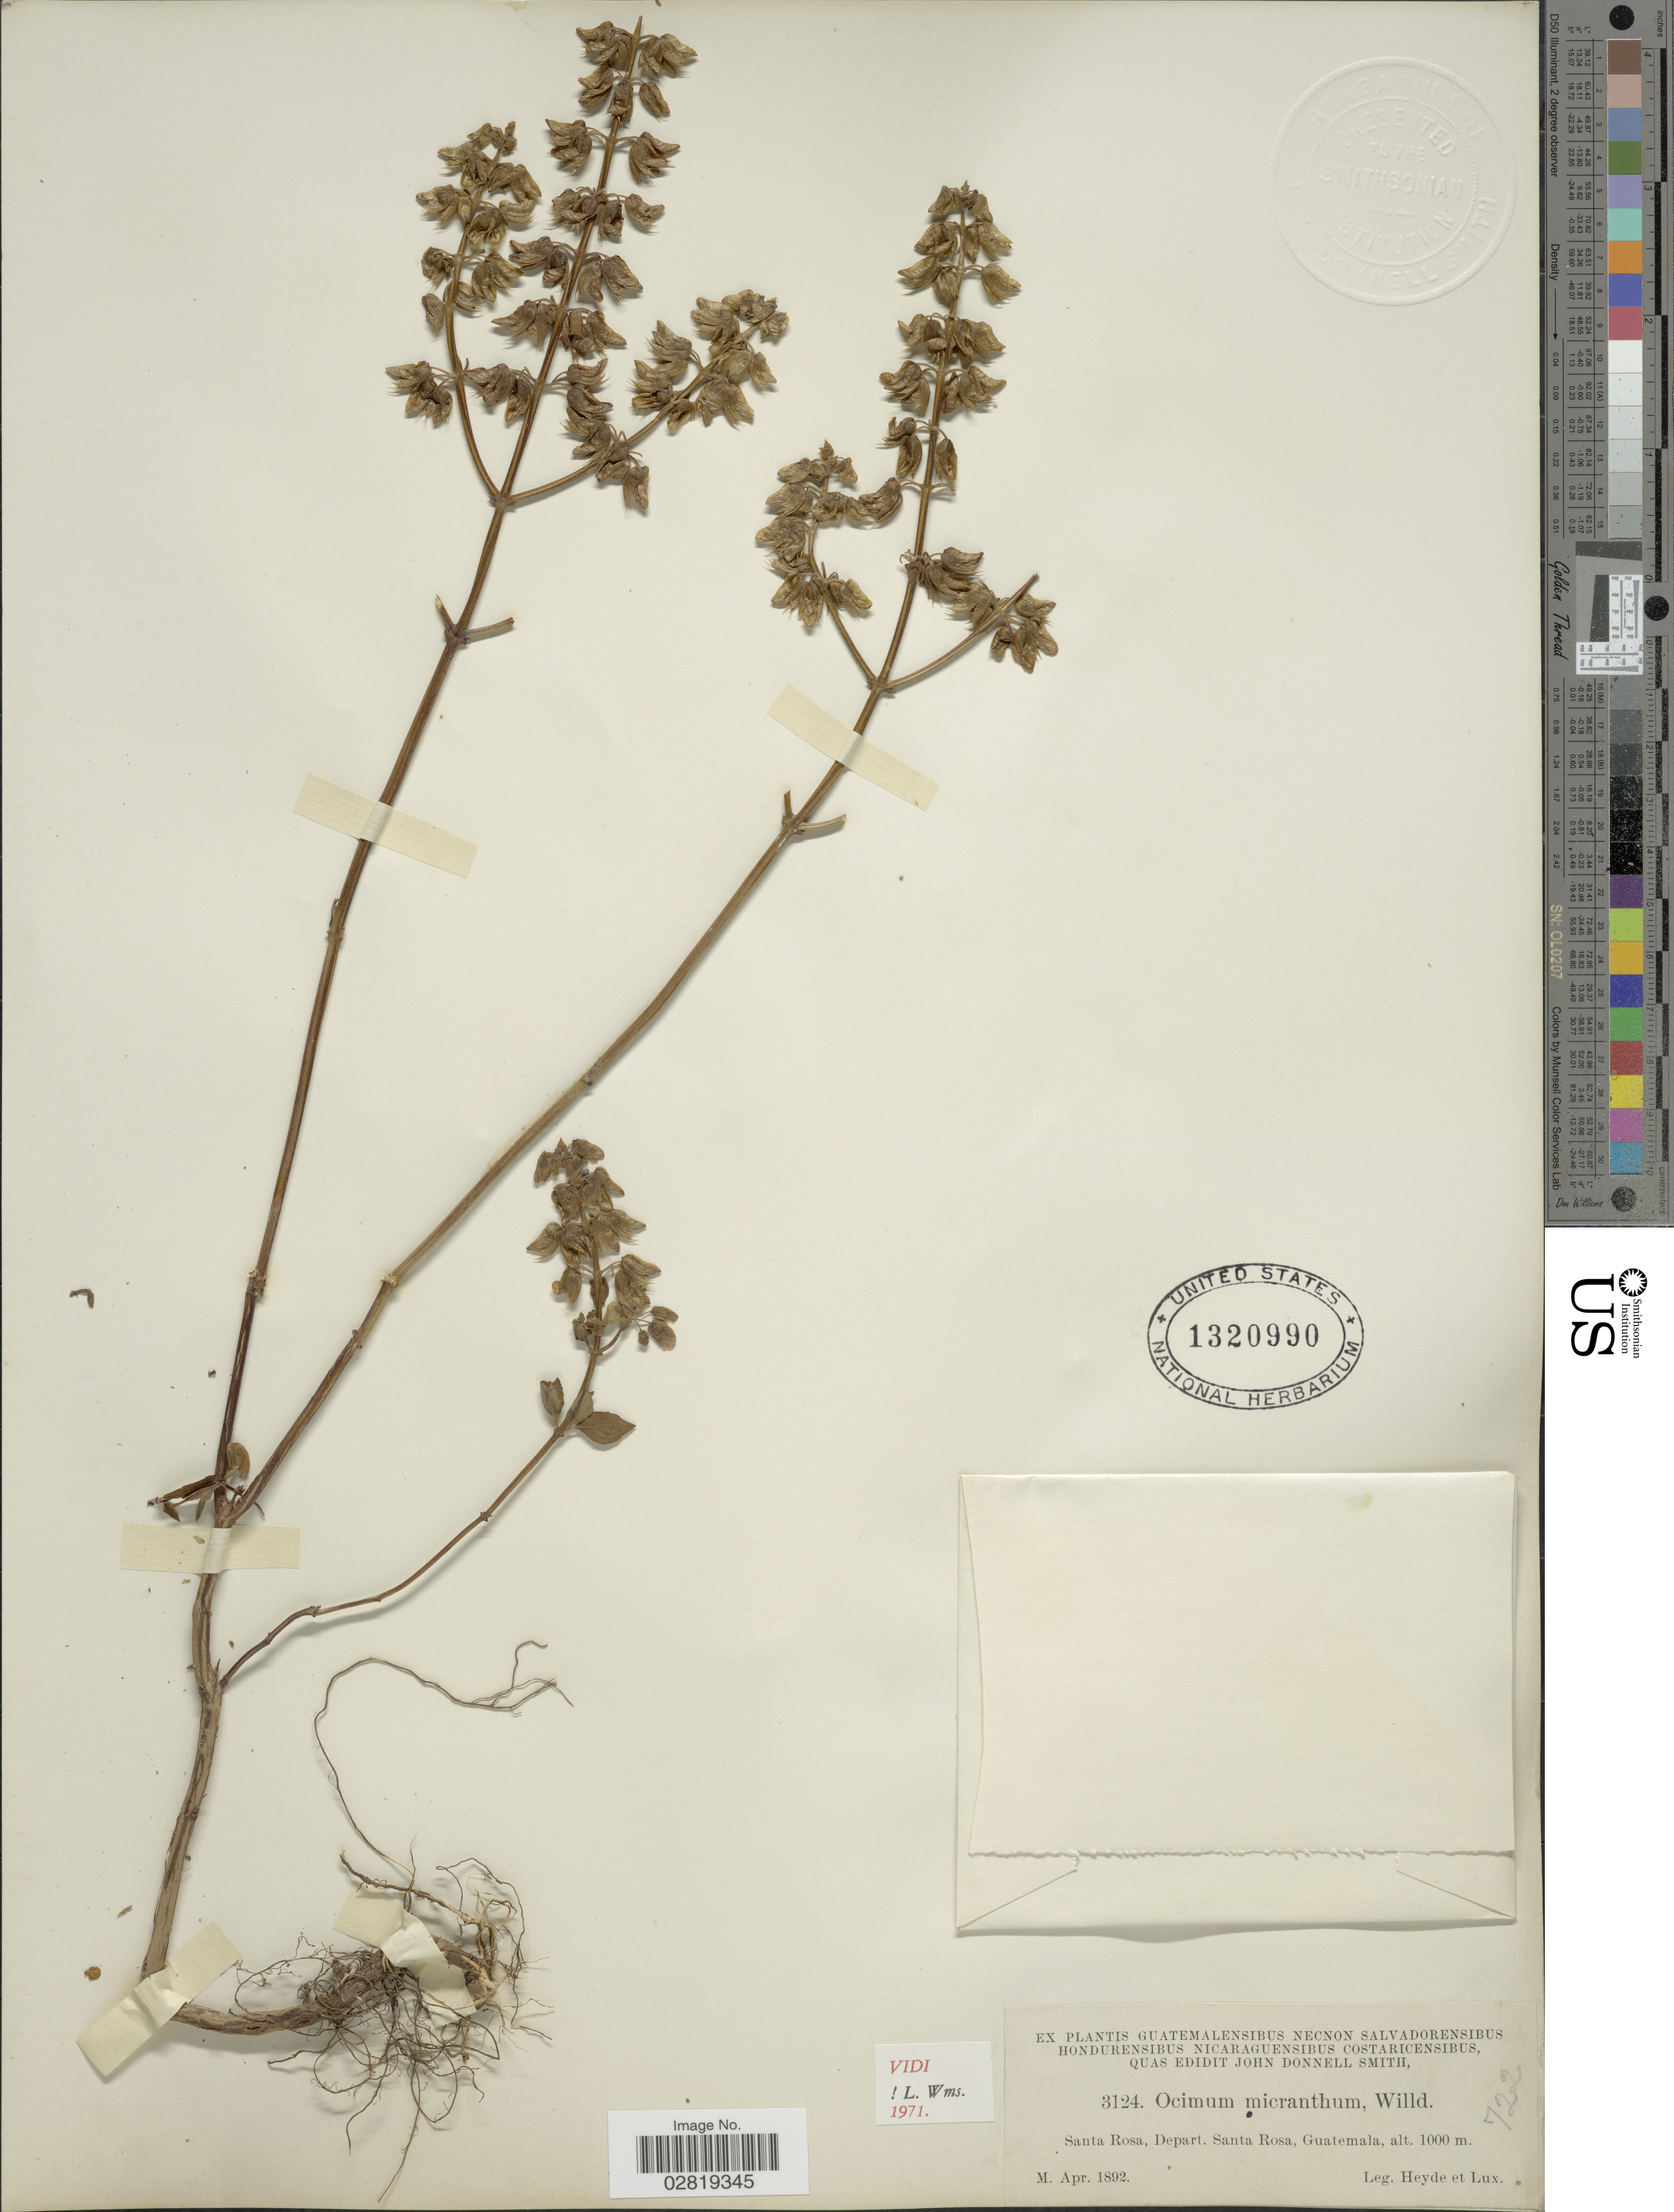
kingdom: Plantae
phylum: Tracheophyta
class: Magnoliopsida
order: Lamiales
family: Lamiaceae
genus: Ocimum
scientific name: Ocimum campechianum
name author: Mill.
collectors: Heyde & Lux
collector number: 3124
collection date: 1892-04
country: Guatemala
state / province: Santa Rosa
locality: Santa Rosa, Depart. Santa Rosa.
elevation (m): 1000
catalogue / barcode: US 1320990